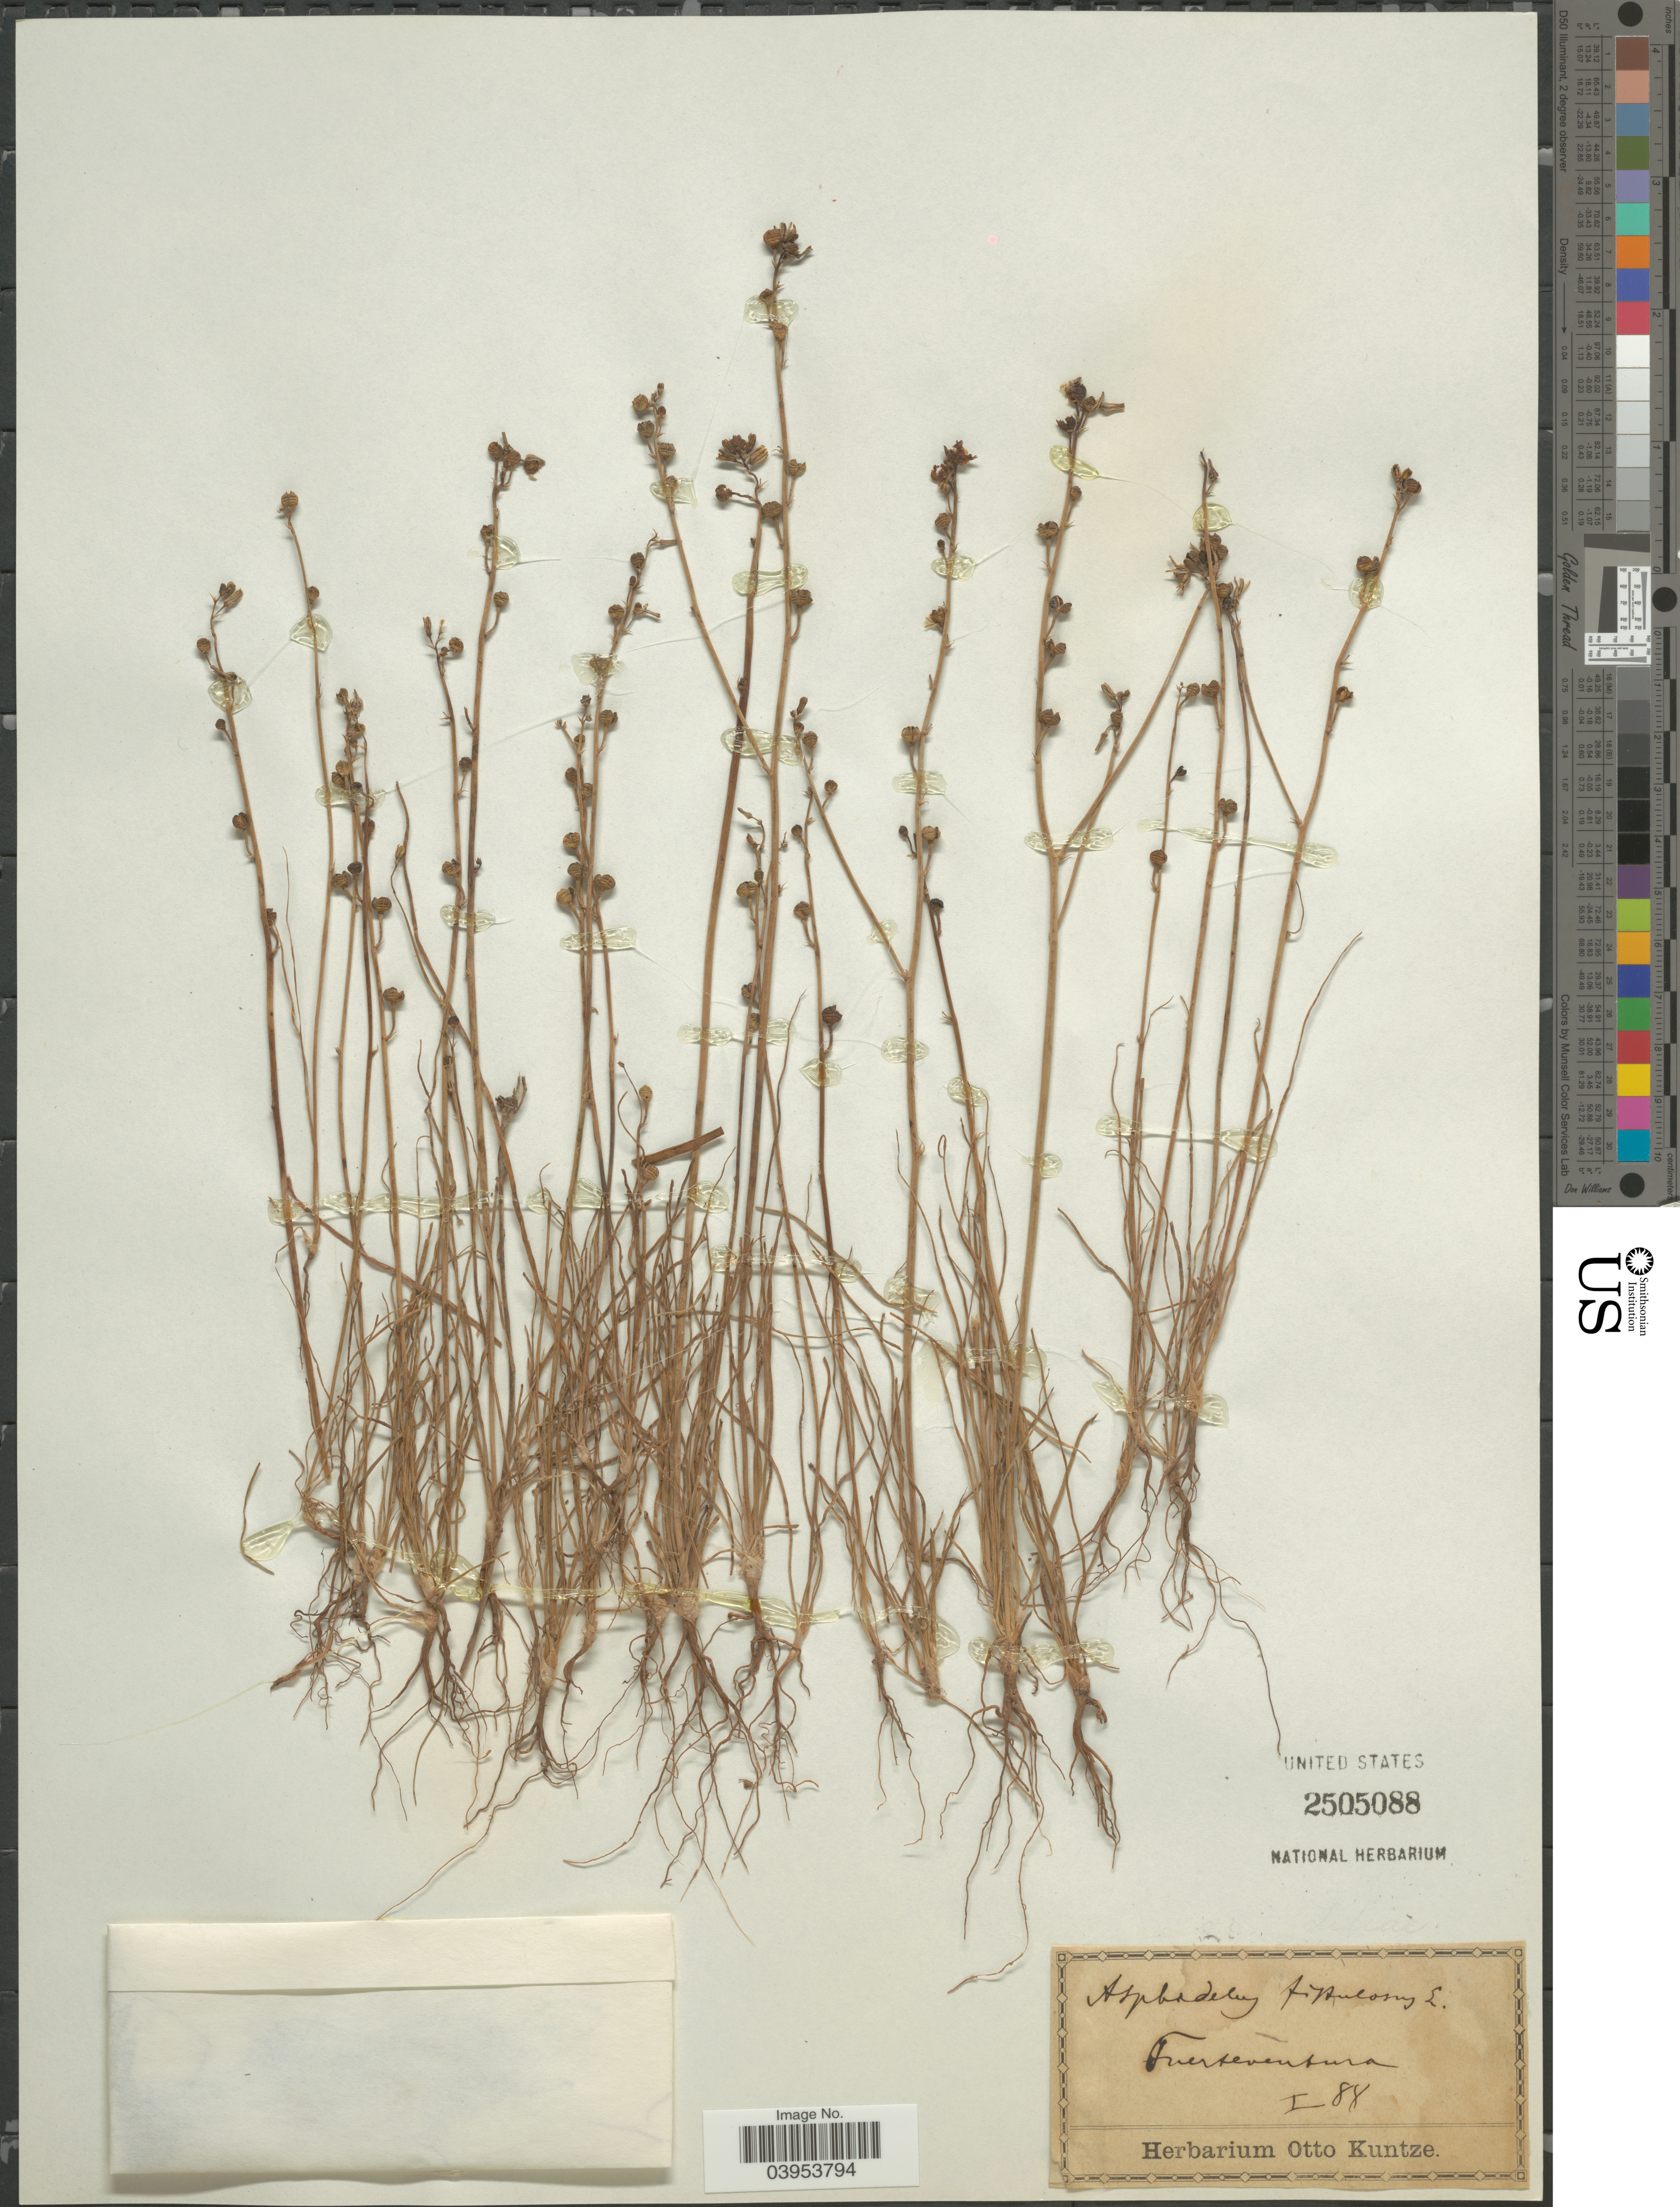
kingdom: Plantae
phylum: Tracheophyta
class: Liliopsida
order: Asparagales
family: Asphodelaceae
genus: Asphodelus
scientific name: Asphodelus fistulosus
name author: L.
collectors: ex herb. Otto Kuntze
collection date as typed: Transcribed d/m/y: /1/88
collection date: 1888-01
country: Spain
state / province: Canarias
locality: Fuerteventura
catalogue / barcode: US 2505088